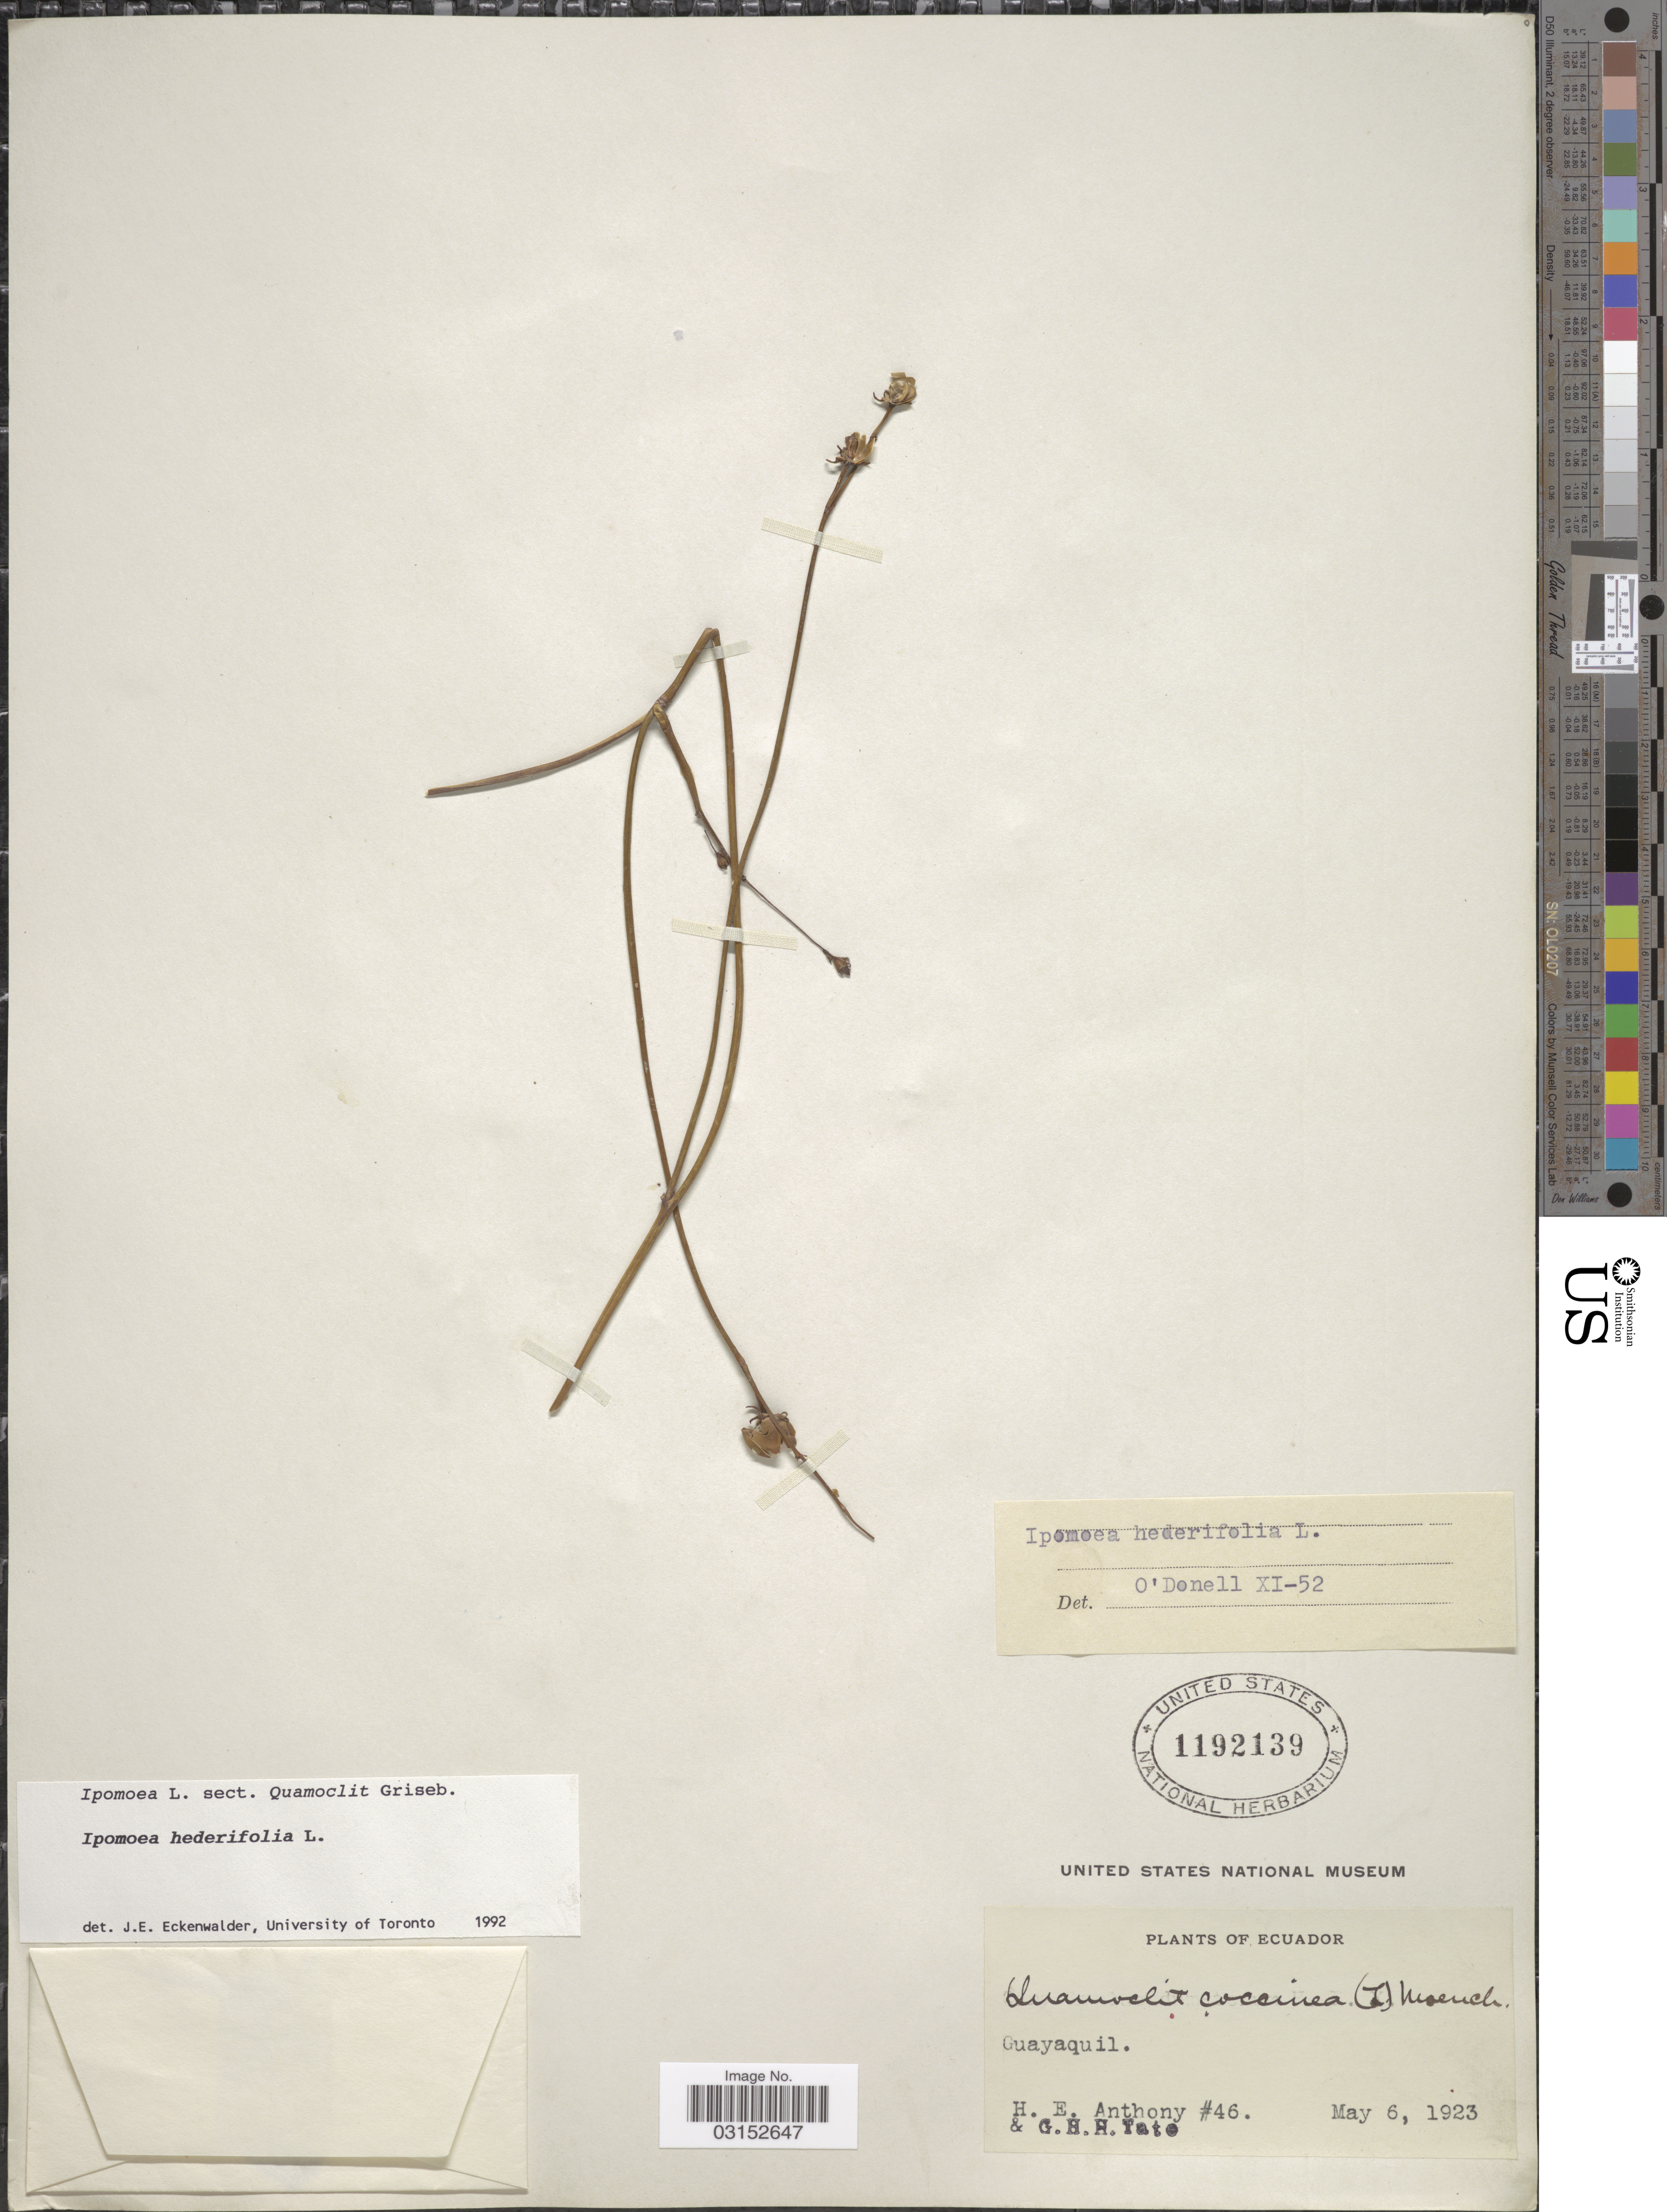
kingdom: Plantae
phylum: Tracheophyta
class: Magnoliopsida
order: Solanales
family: Convolvulaceae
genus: Ipomoea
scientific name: Ipomoea hederifolia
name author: L.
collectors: H. E. Anthony & G. H. H.Tate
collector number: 46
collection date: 1923-05-06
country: Ecuador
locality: Guayaquil.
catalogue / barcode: US 1192139